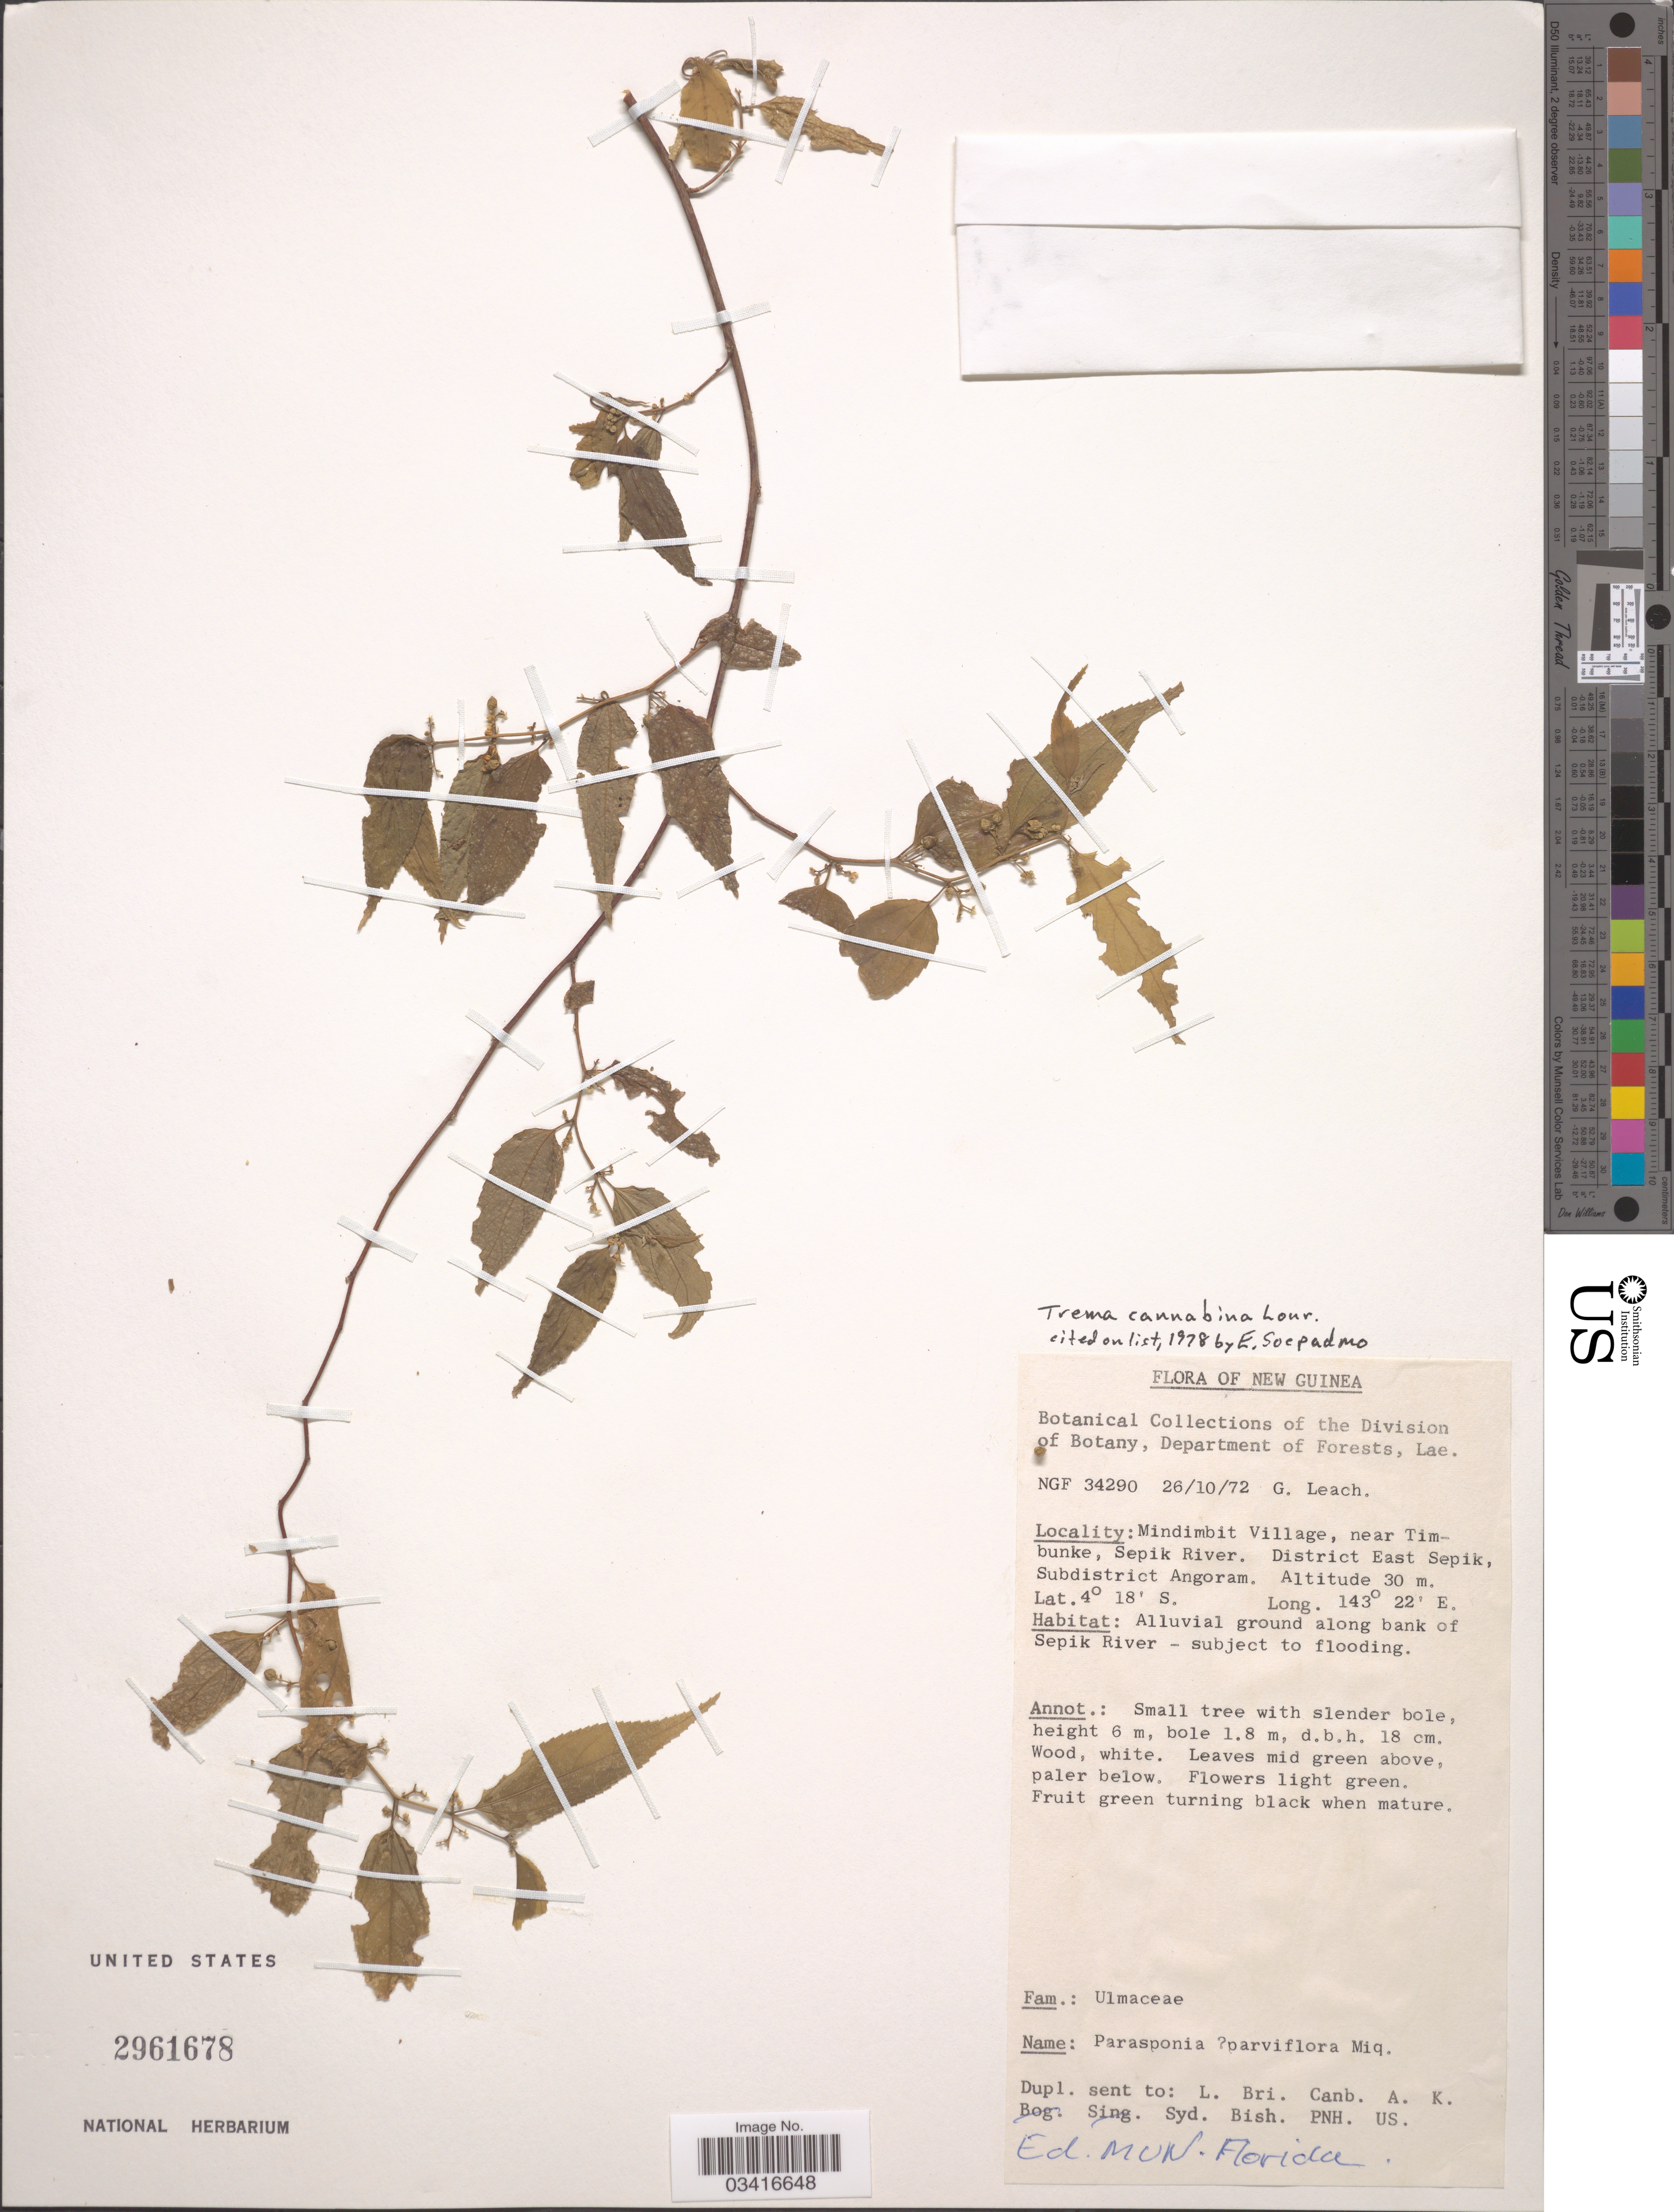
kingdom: Plantae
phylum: Tracheophyta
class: Magnoliopsida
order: Rosales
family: Cannabaceae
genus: Trema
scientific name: Trema cannabina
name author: Lour.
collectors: G. Leach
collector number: NGF 34290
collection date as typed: Transcribed d/m/y: 26/10/72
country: Papua New Guinea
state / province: East Sepik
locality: New Guinea. Mindimbit Village, near Timbunke, Sepik River. District East Sepik, Subdistrict Angoram.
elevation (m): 30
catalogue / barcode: US 2961678